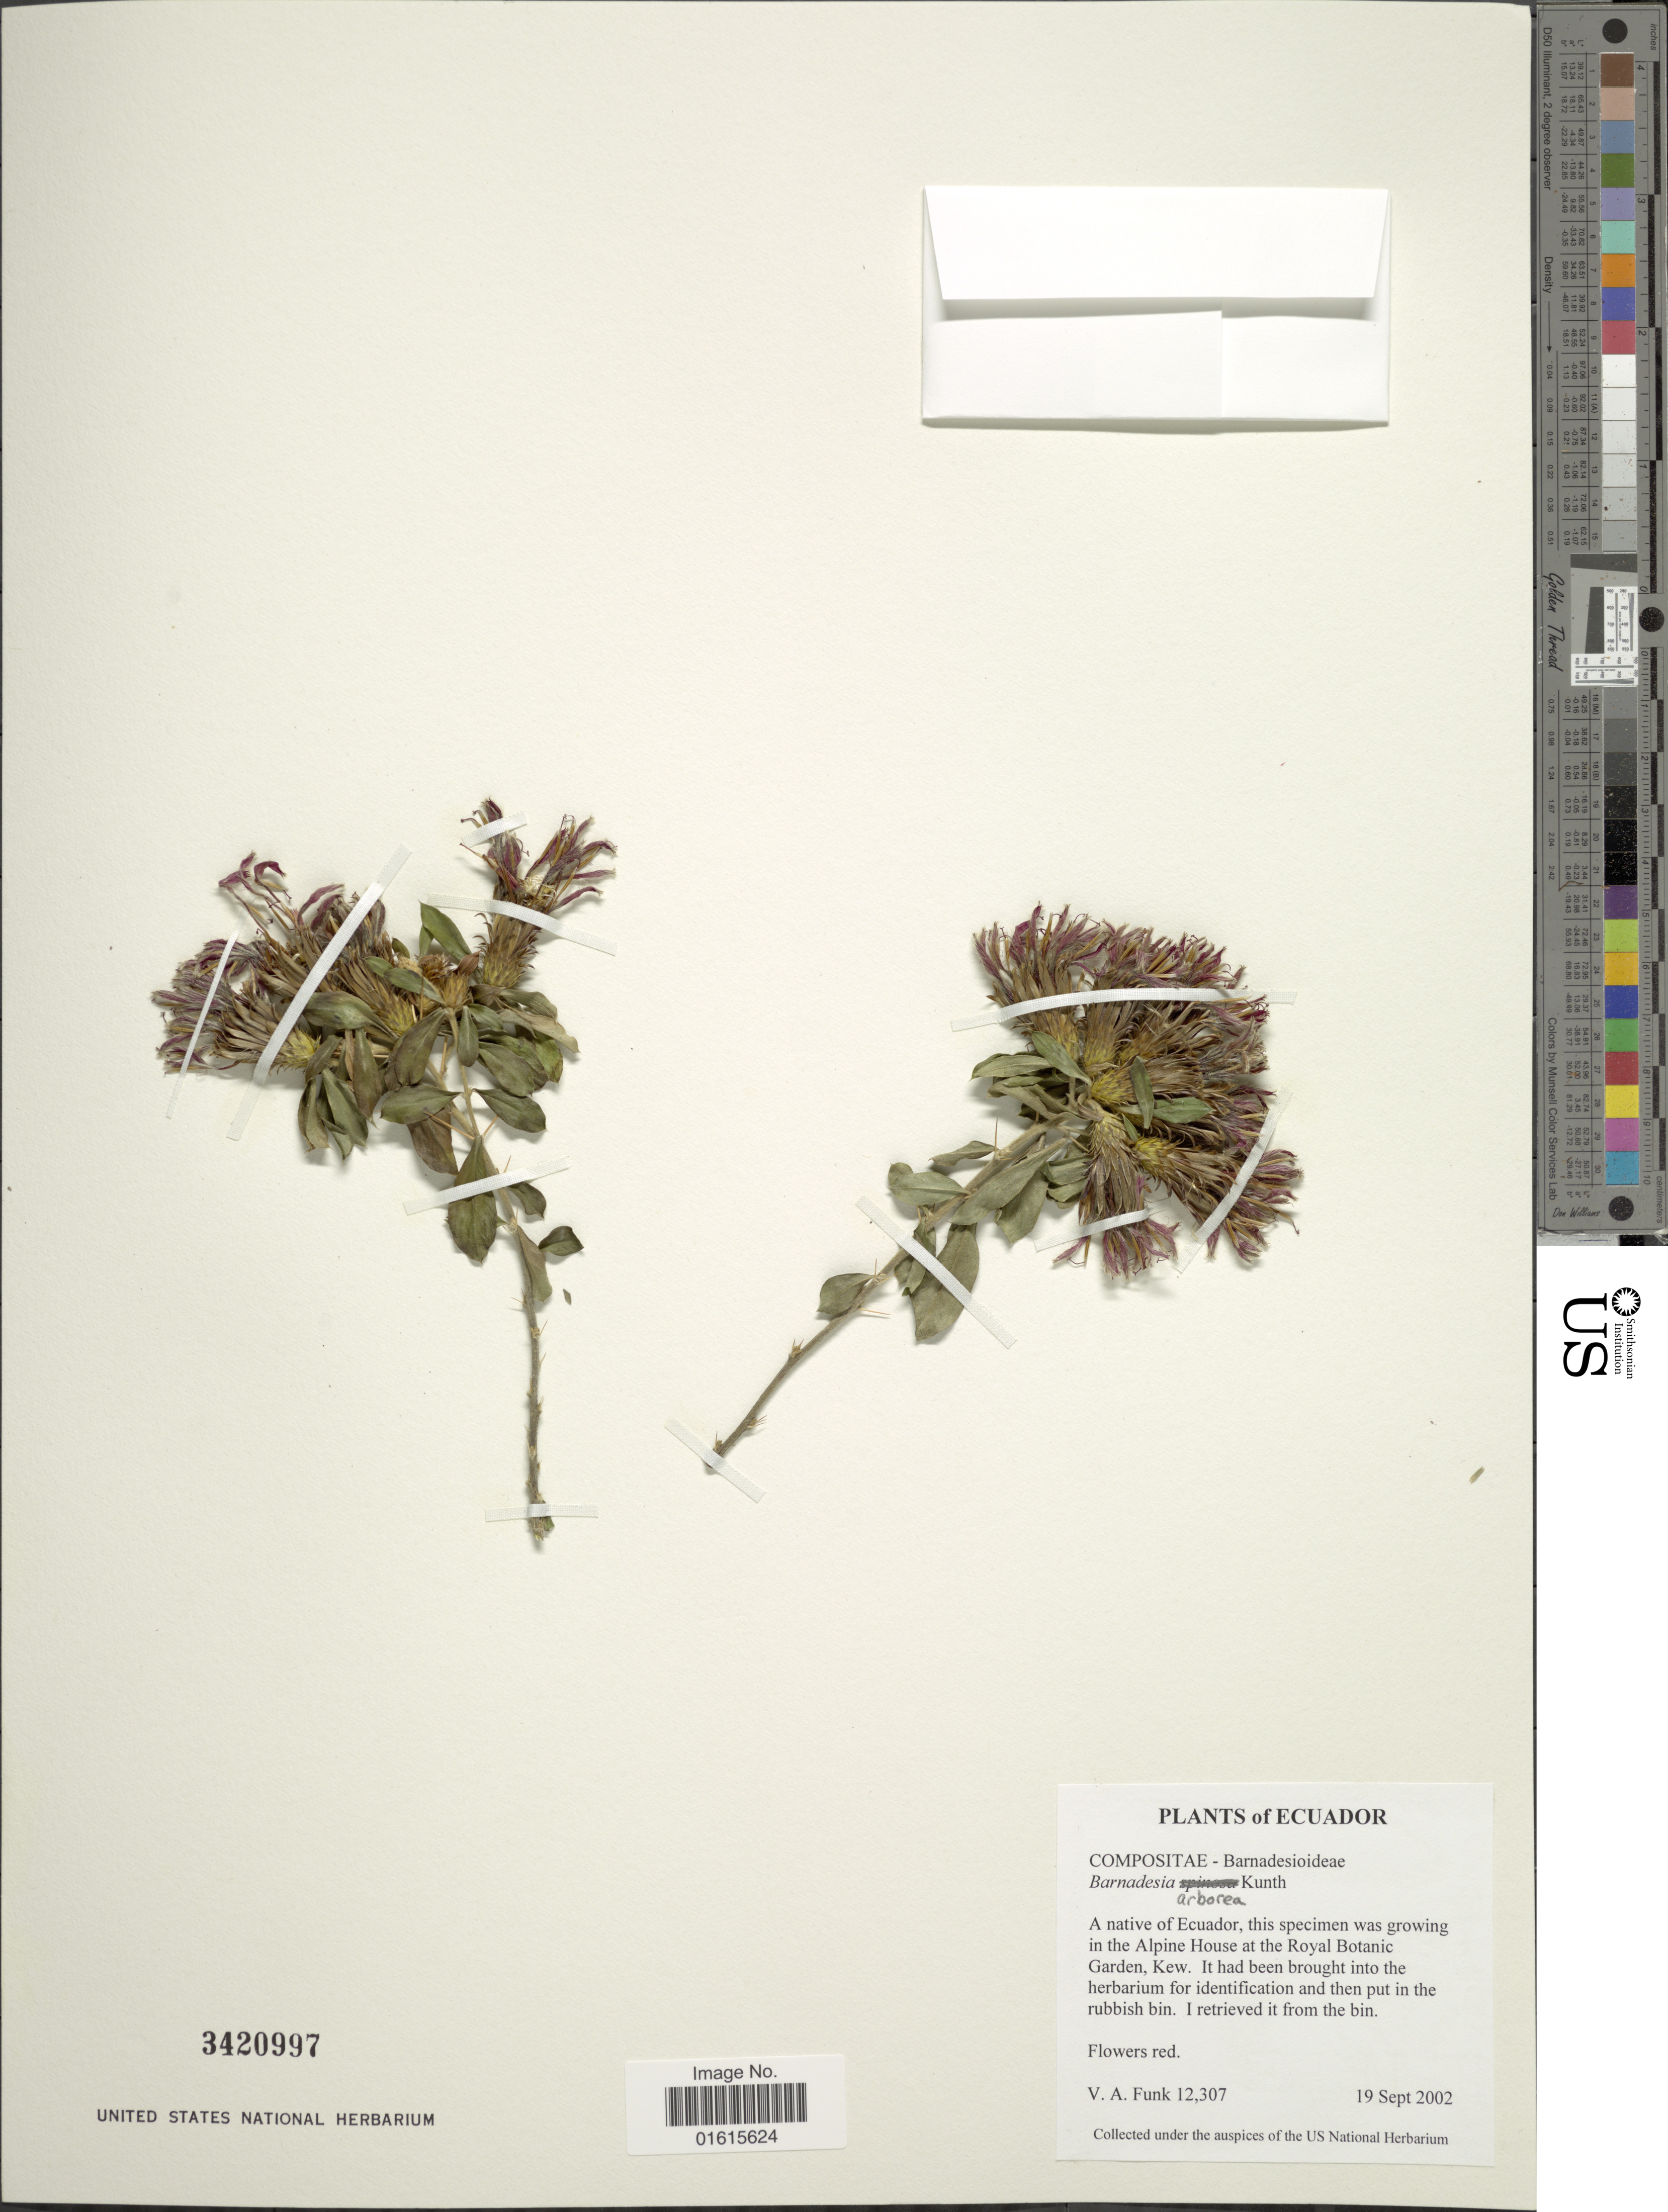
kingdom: Plantae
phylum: Tracheophyta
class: Magnoliopsida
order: Asterales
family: Asteraceae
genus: Barnadesia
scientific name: Barnadesia arborea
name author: Kunth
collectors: V. Funk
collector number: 12307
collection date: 2002-09-19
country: Ecuador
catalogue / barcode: US 3420997